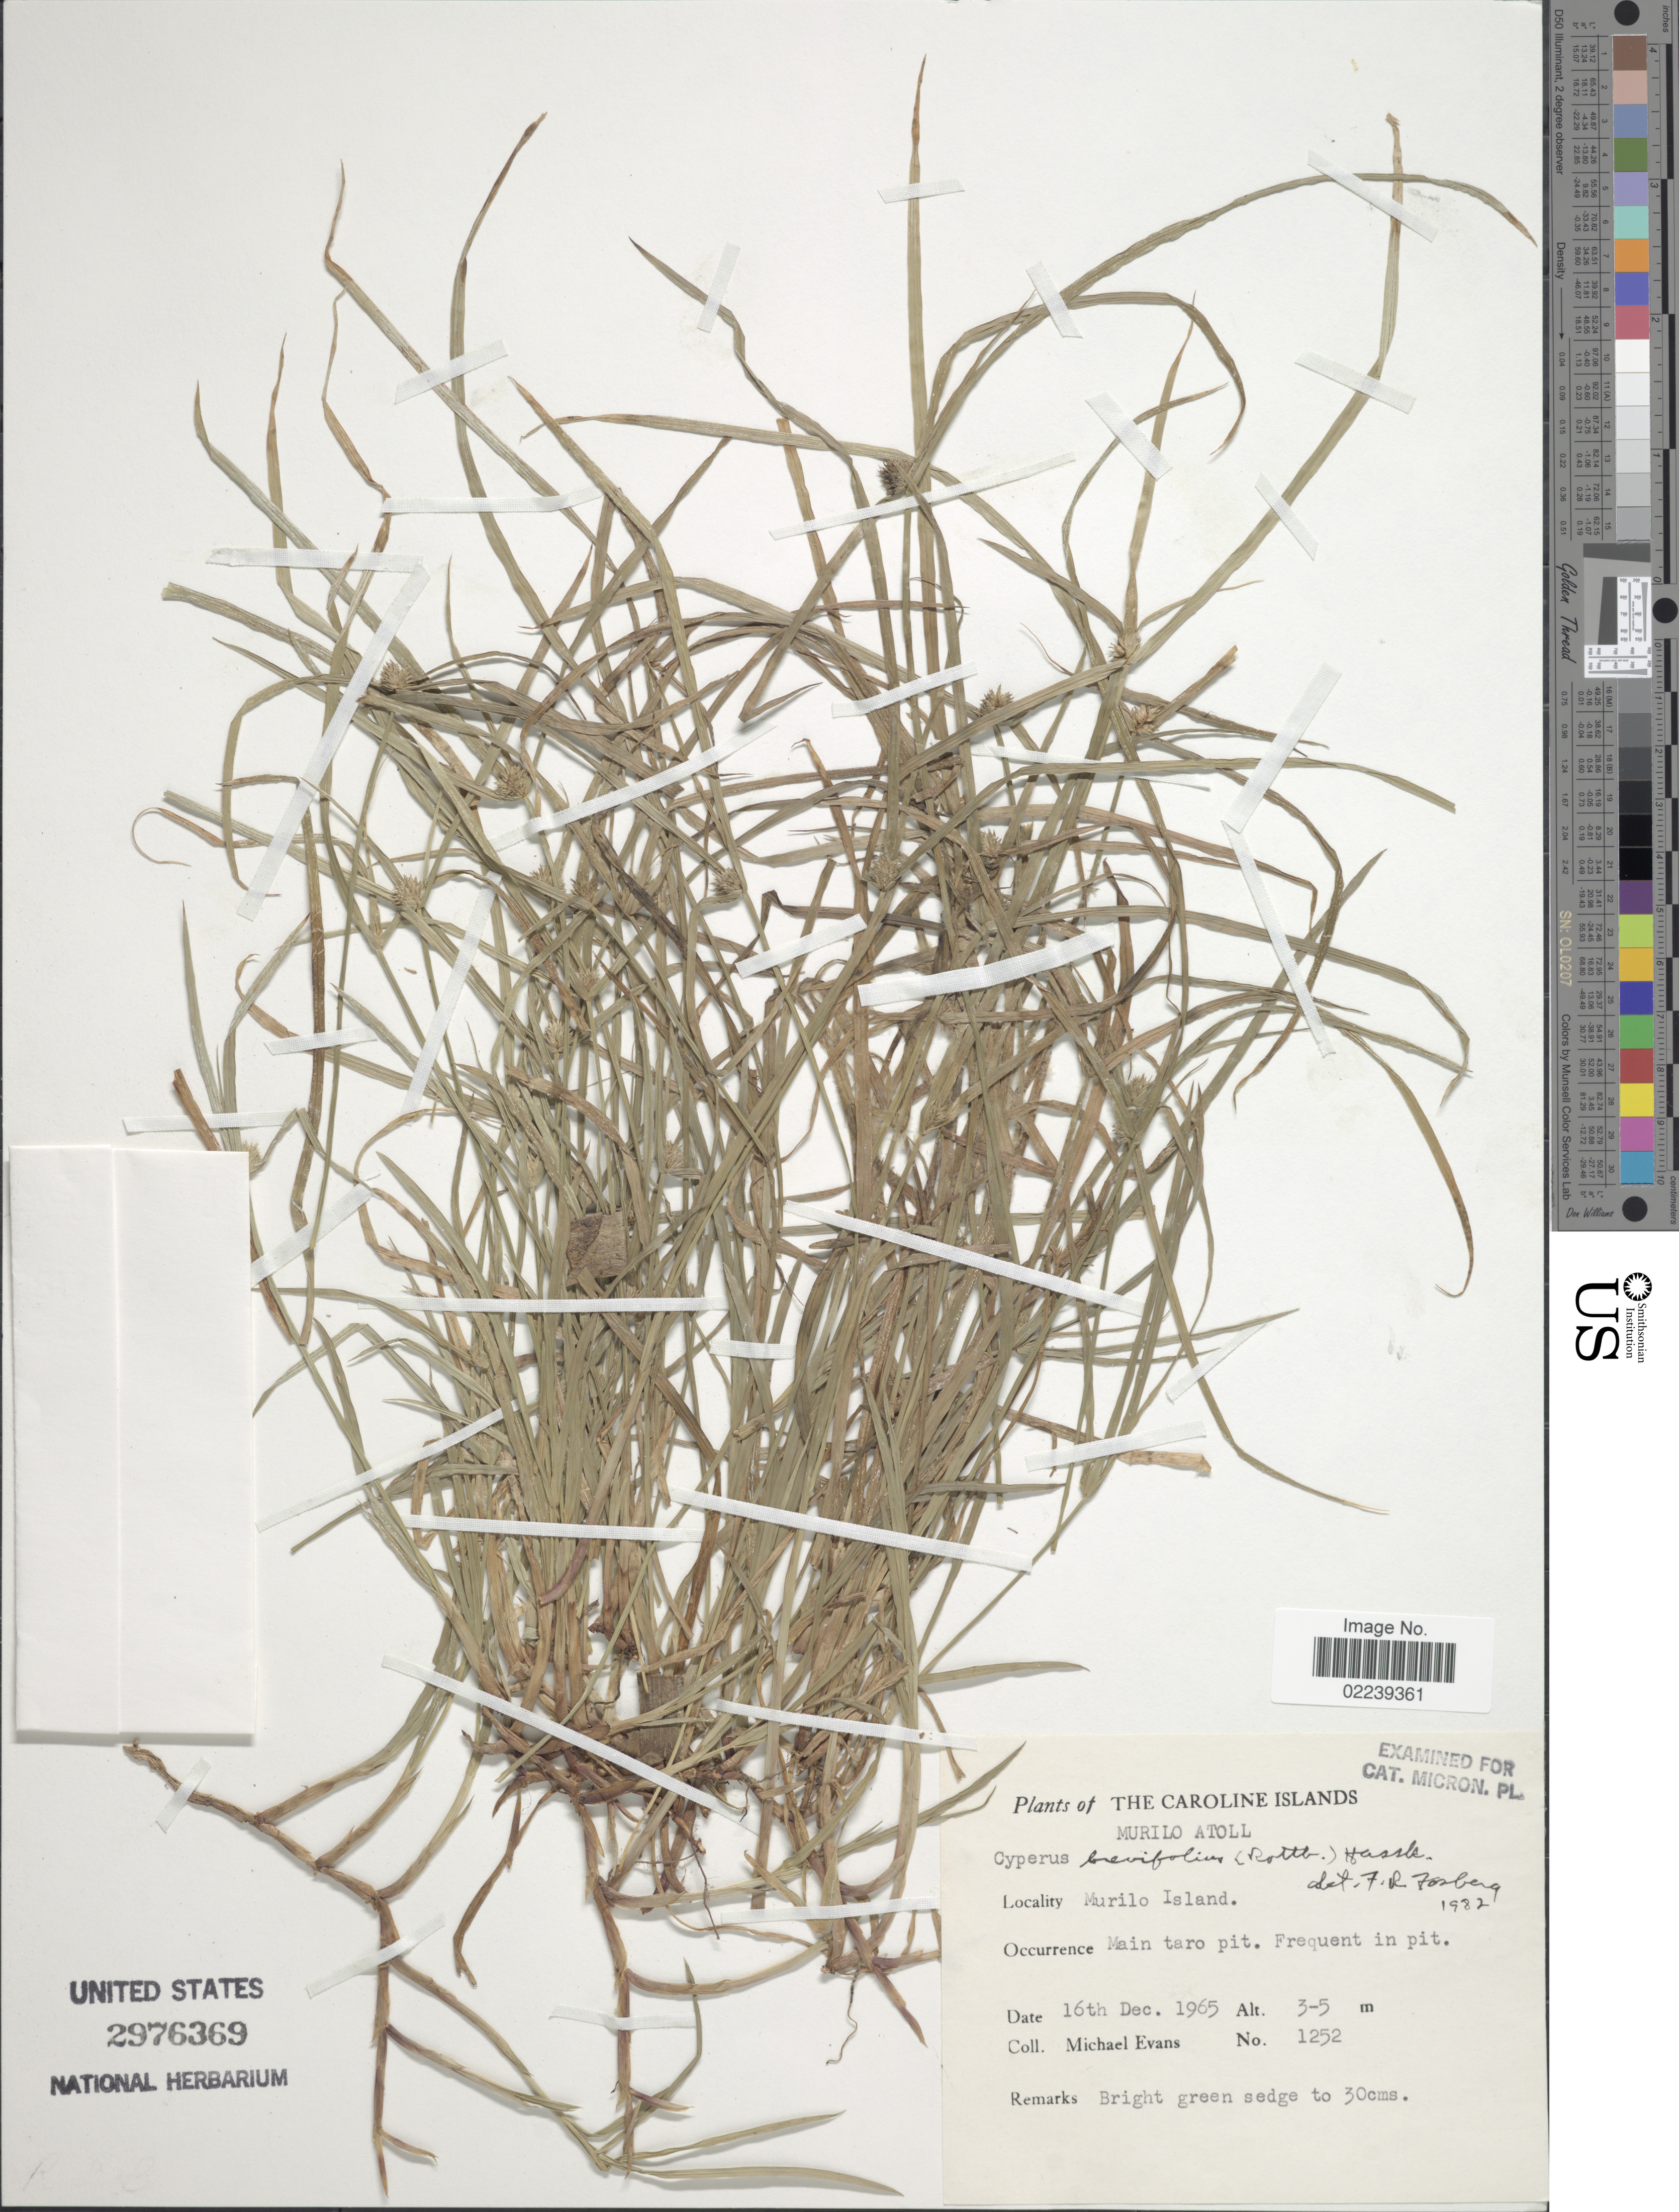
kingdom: Plantae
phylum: Tracheophyta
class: Liliopsida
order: Poales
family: Cyperaceae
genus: Cyperus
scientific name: Cyperus brevifolius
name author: (Rottb.) Hassk.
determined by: Strong, M. T., (US), Smithsonian Institution - National Museum of Natural History (UNITED STATES)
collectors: M. Evans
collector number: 1252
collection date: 1965-12-16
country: Micronesia, Federated States of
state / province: Truk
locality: The Caroline Islands, Murillo Atoll, Miurilo Island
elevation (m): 3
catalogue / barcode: US 2976369